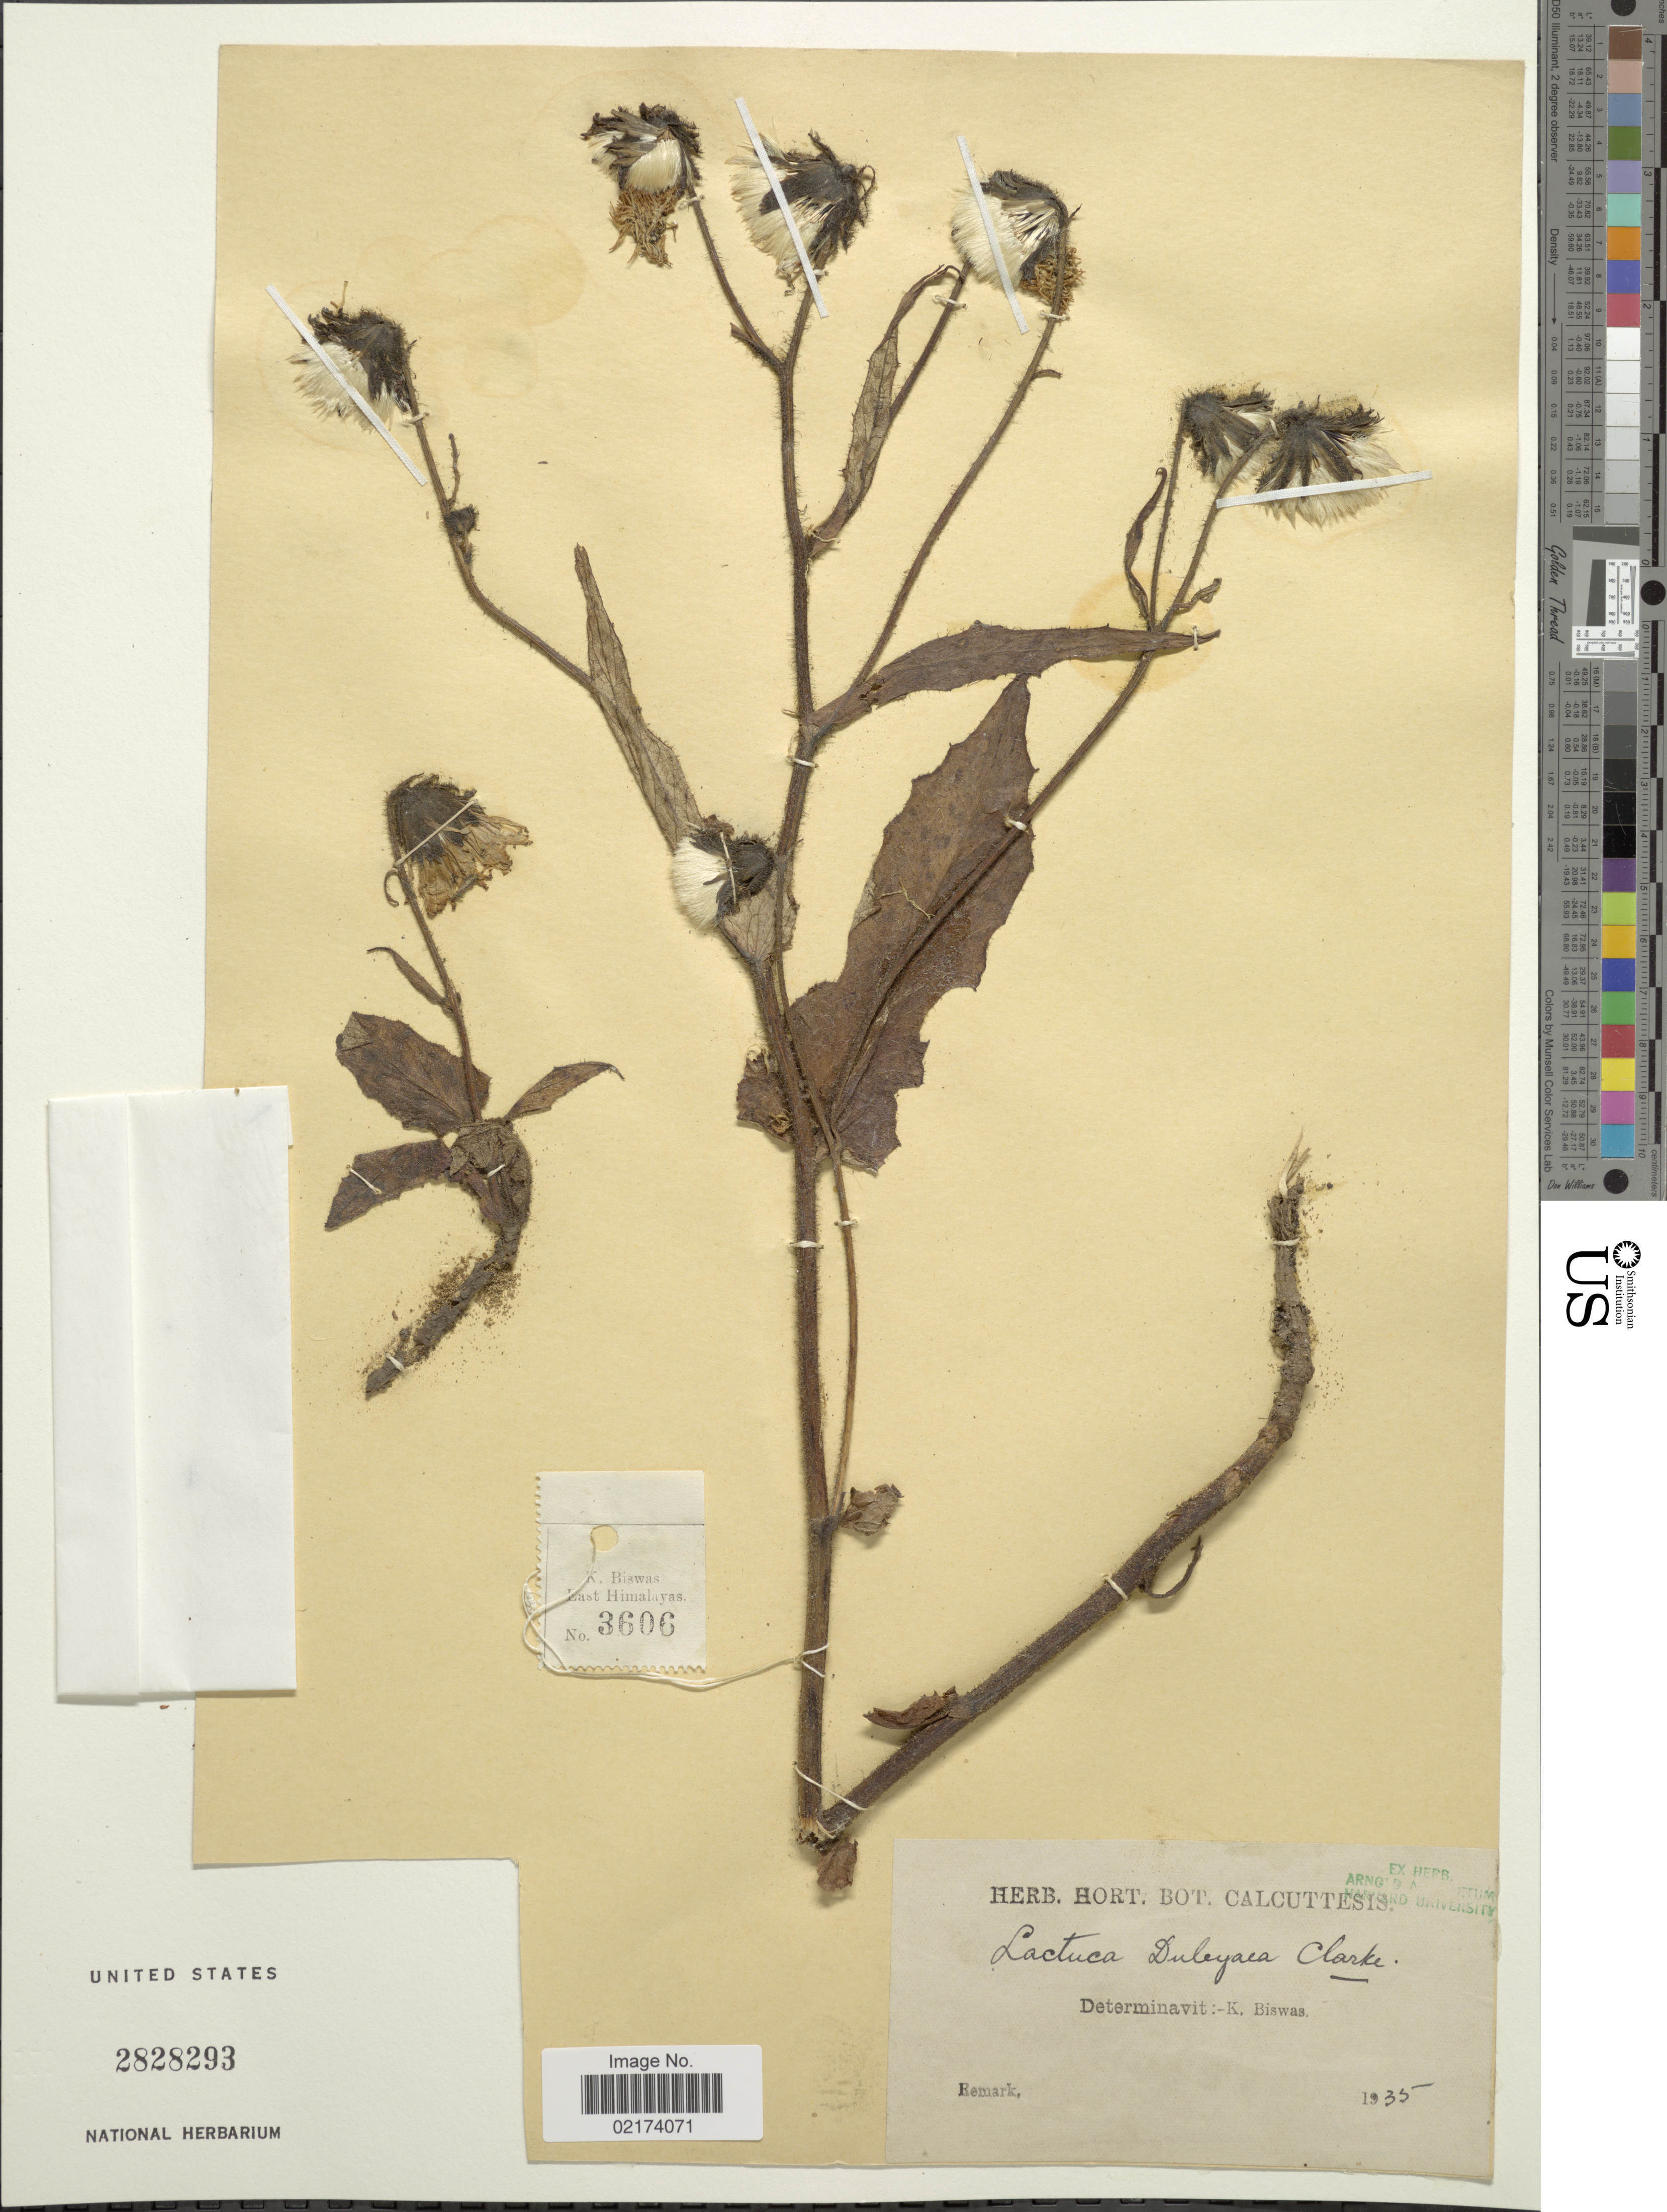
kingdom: Plantae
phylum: Tracheophyta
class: Magnoliopsida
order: Asterales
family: Asteraceae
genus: Dubyaea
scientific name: Dubyaea hispida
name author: (D. Don) DC.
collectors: K. Biswas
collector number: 3606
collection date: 1935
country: India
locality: East Himalayas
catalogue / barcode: US 2828293